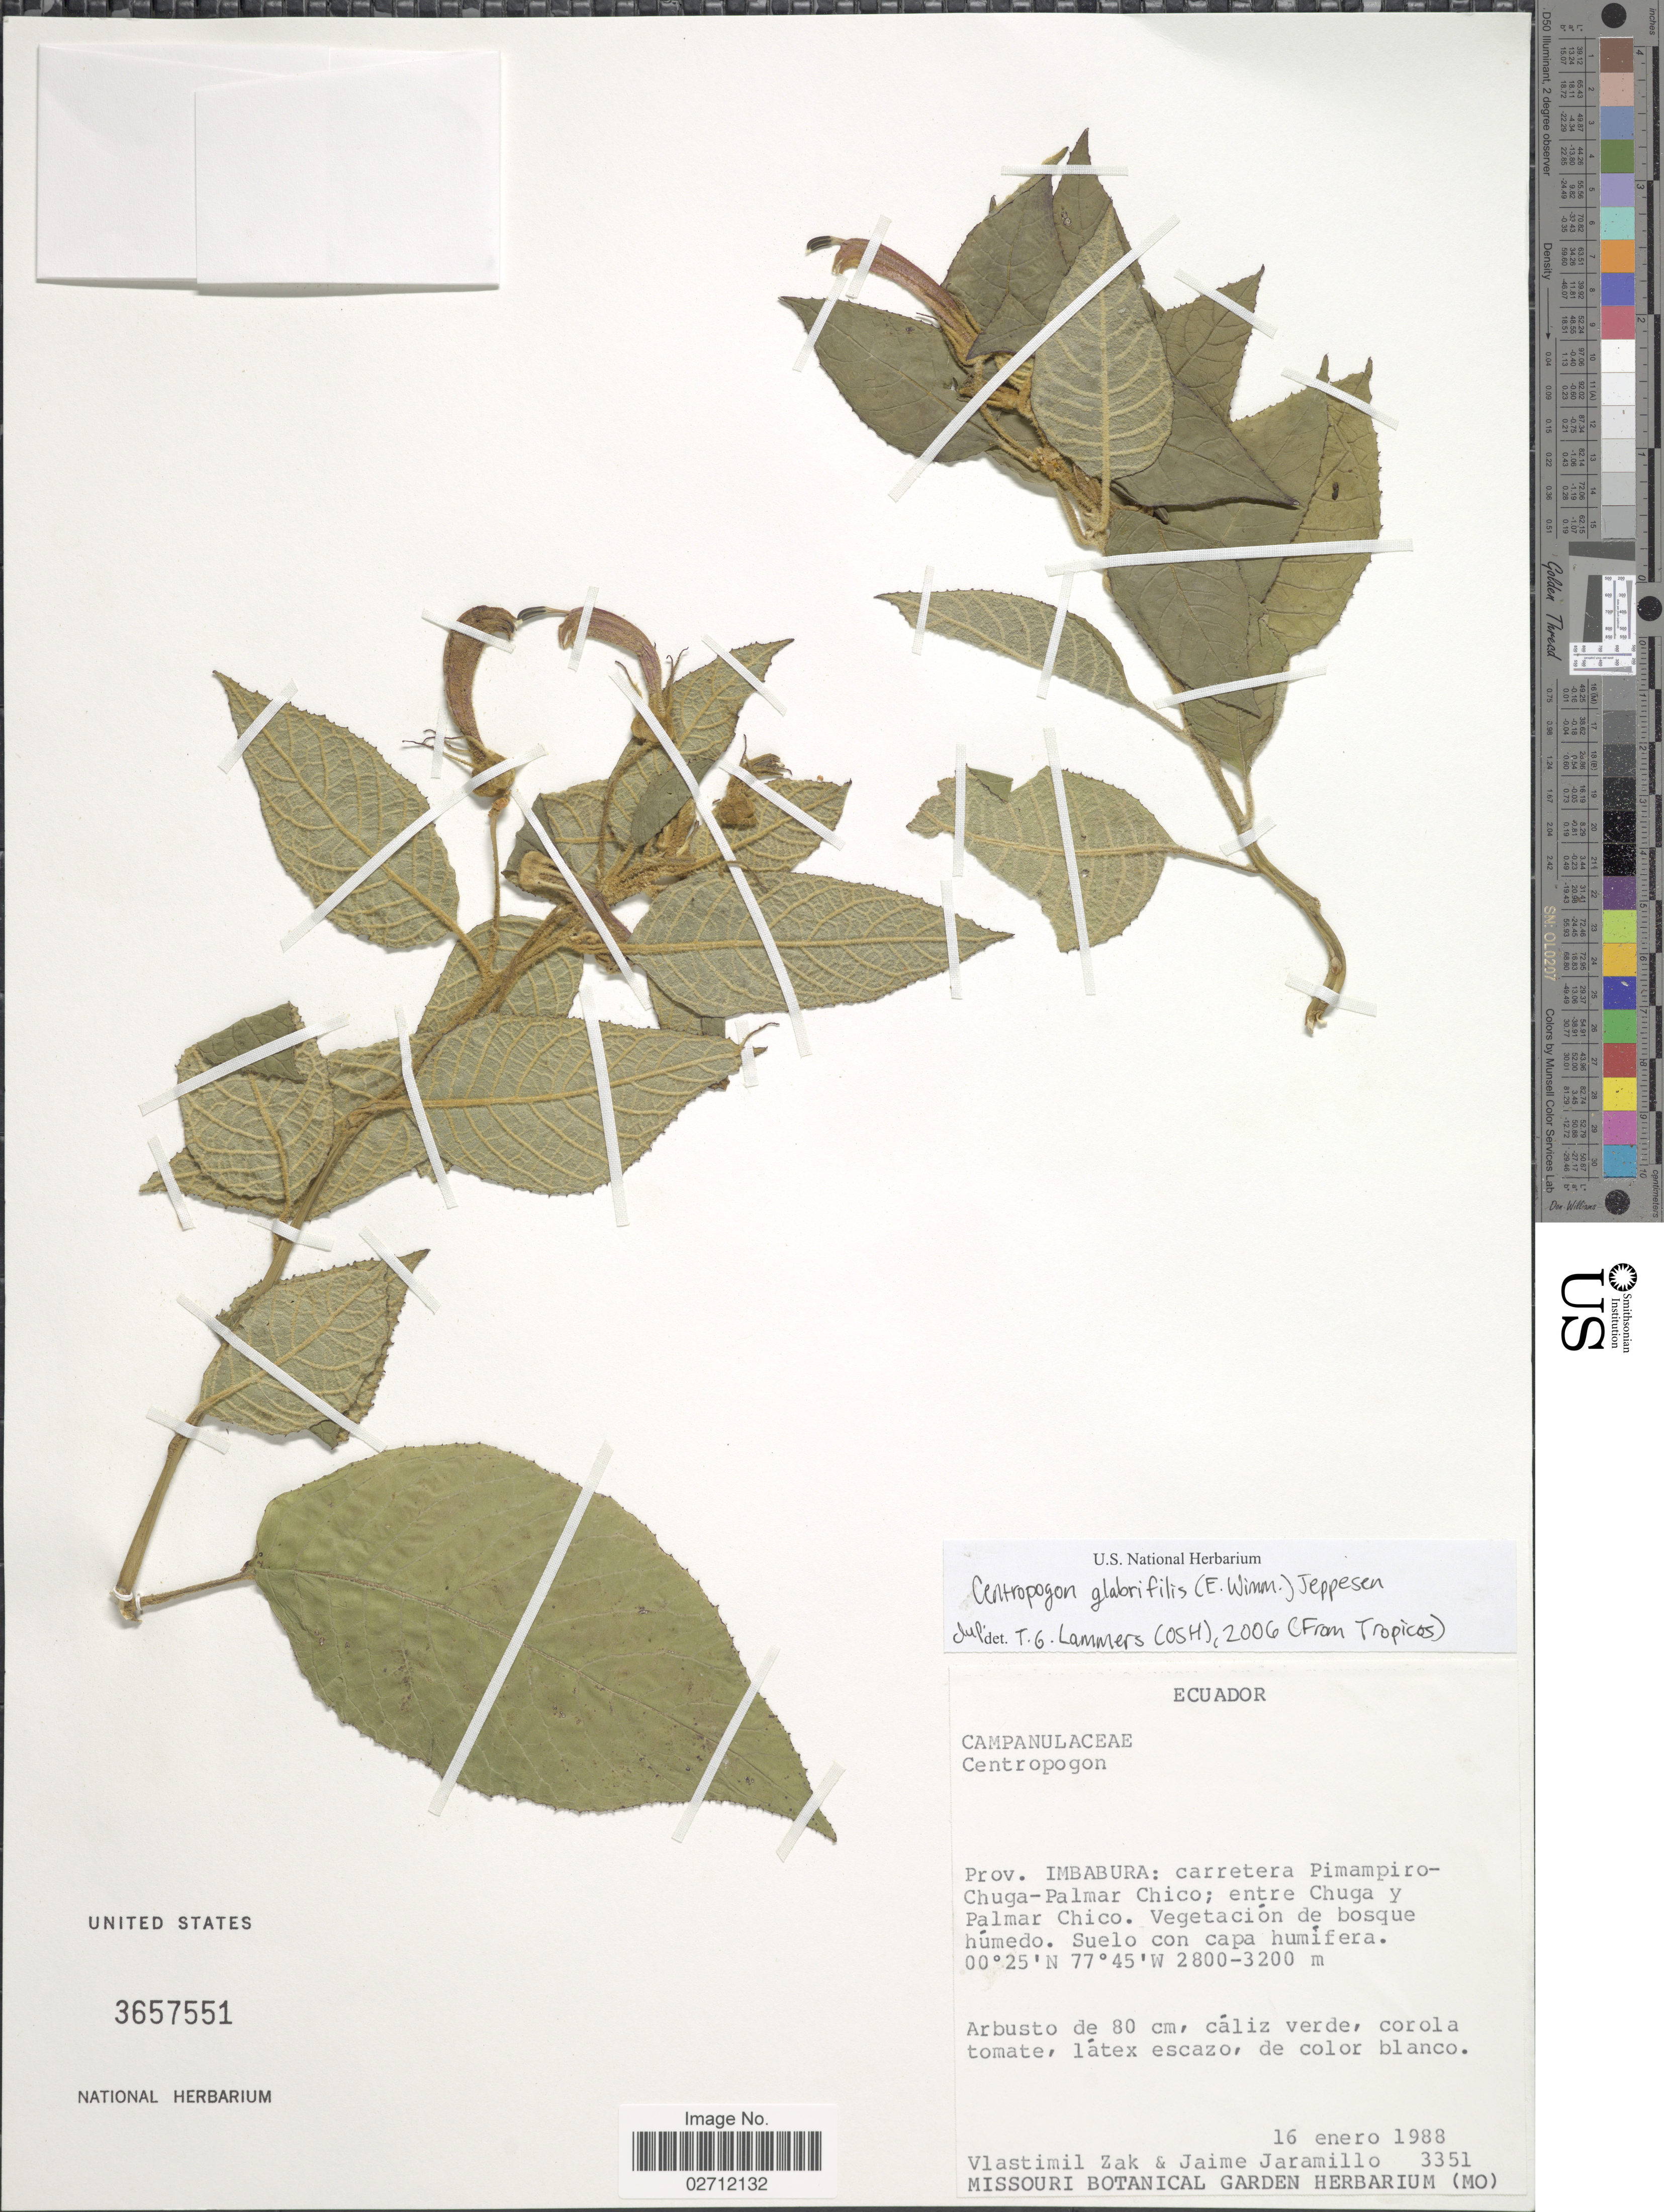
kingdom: Plantae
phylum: Tracheophyta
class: Magnoliopsida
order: Asterales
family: Campanulaceae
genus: Centropogon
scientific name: Centropogon glabrifilis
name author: (E. Wimm.) Jeppesen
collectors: V. Zak & J. Jaramillo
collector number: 3351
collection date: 1988-01-16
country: Ecuador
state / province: Imbabura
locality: Carretera Pimampiro-Chuga-Palmar Chico; entre Chuga y Palmar Chico.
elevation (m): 2800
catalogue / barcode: US 3657551